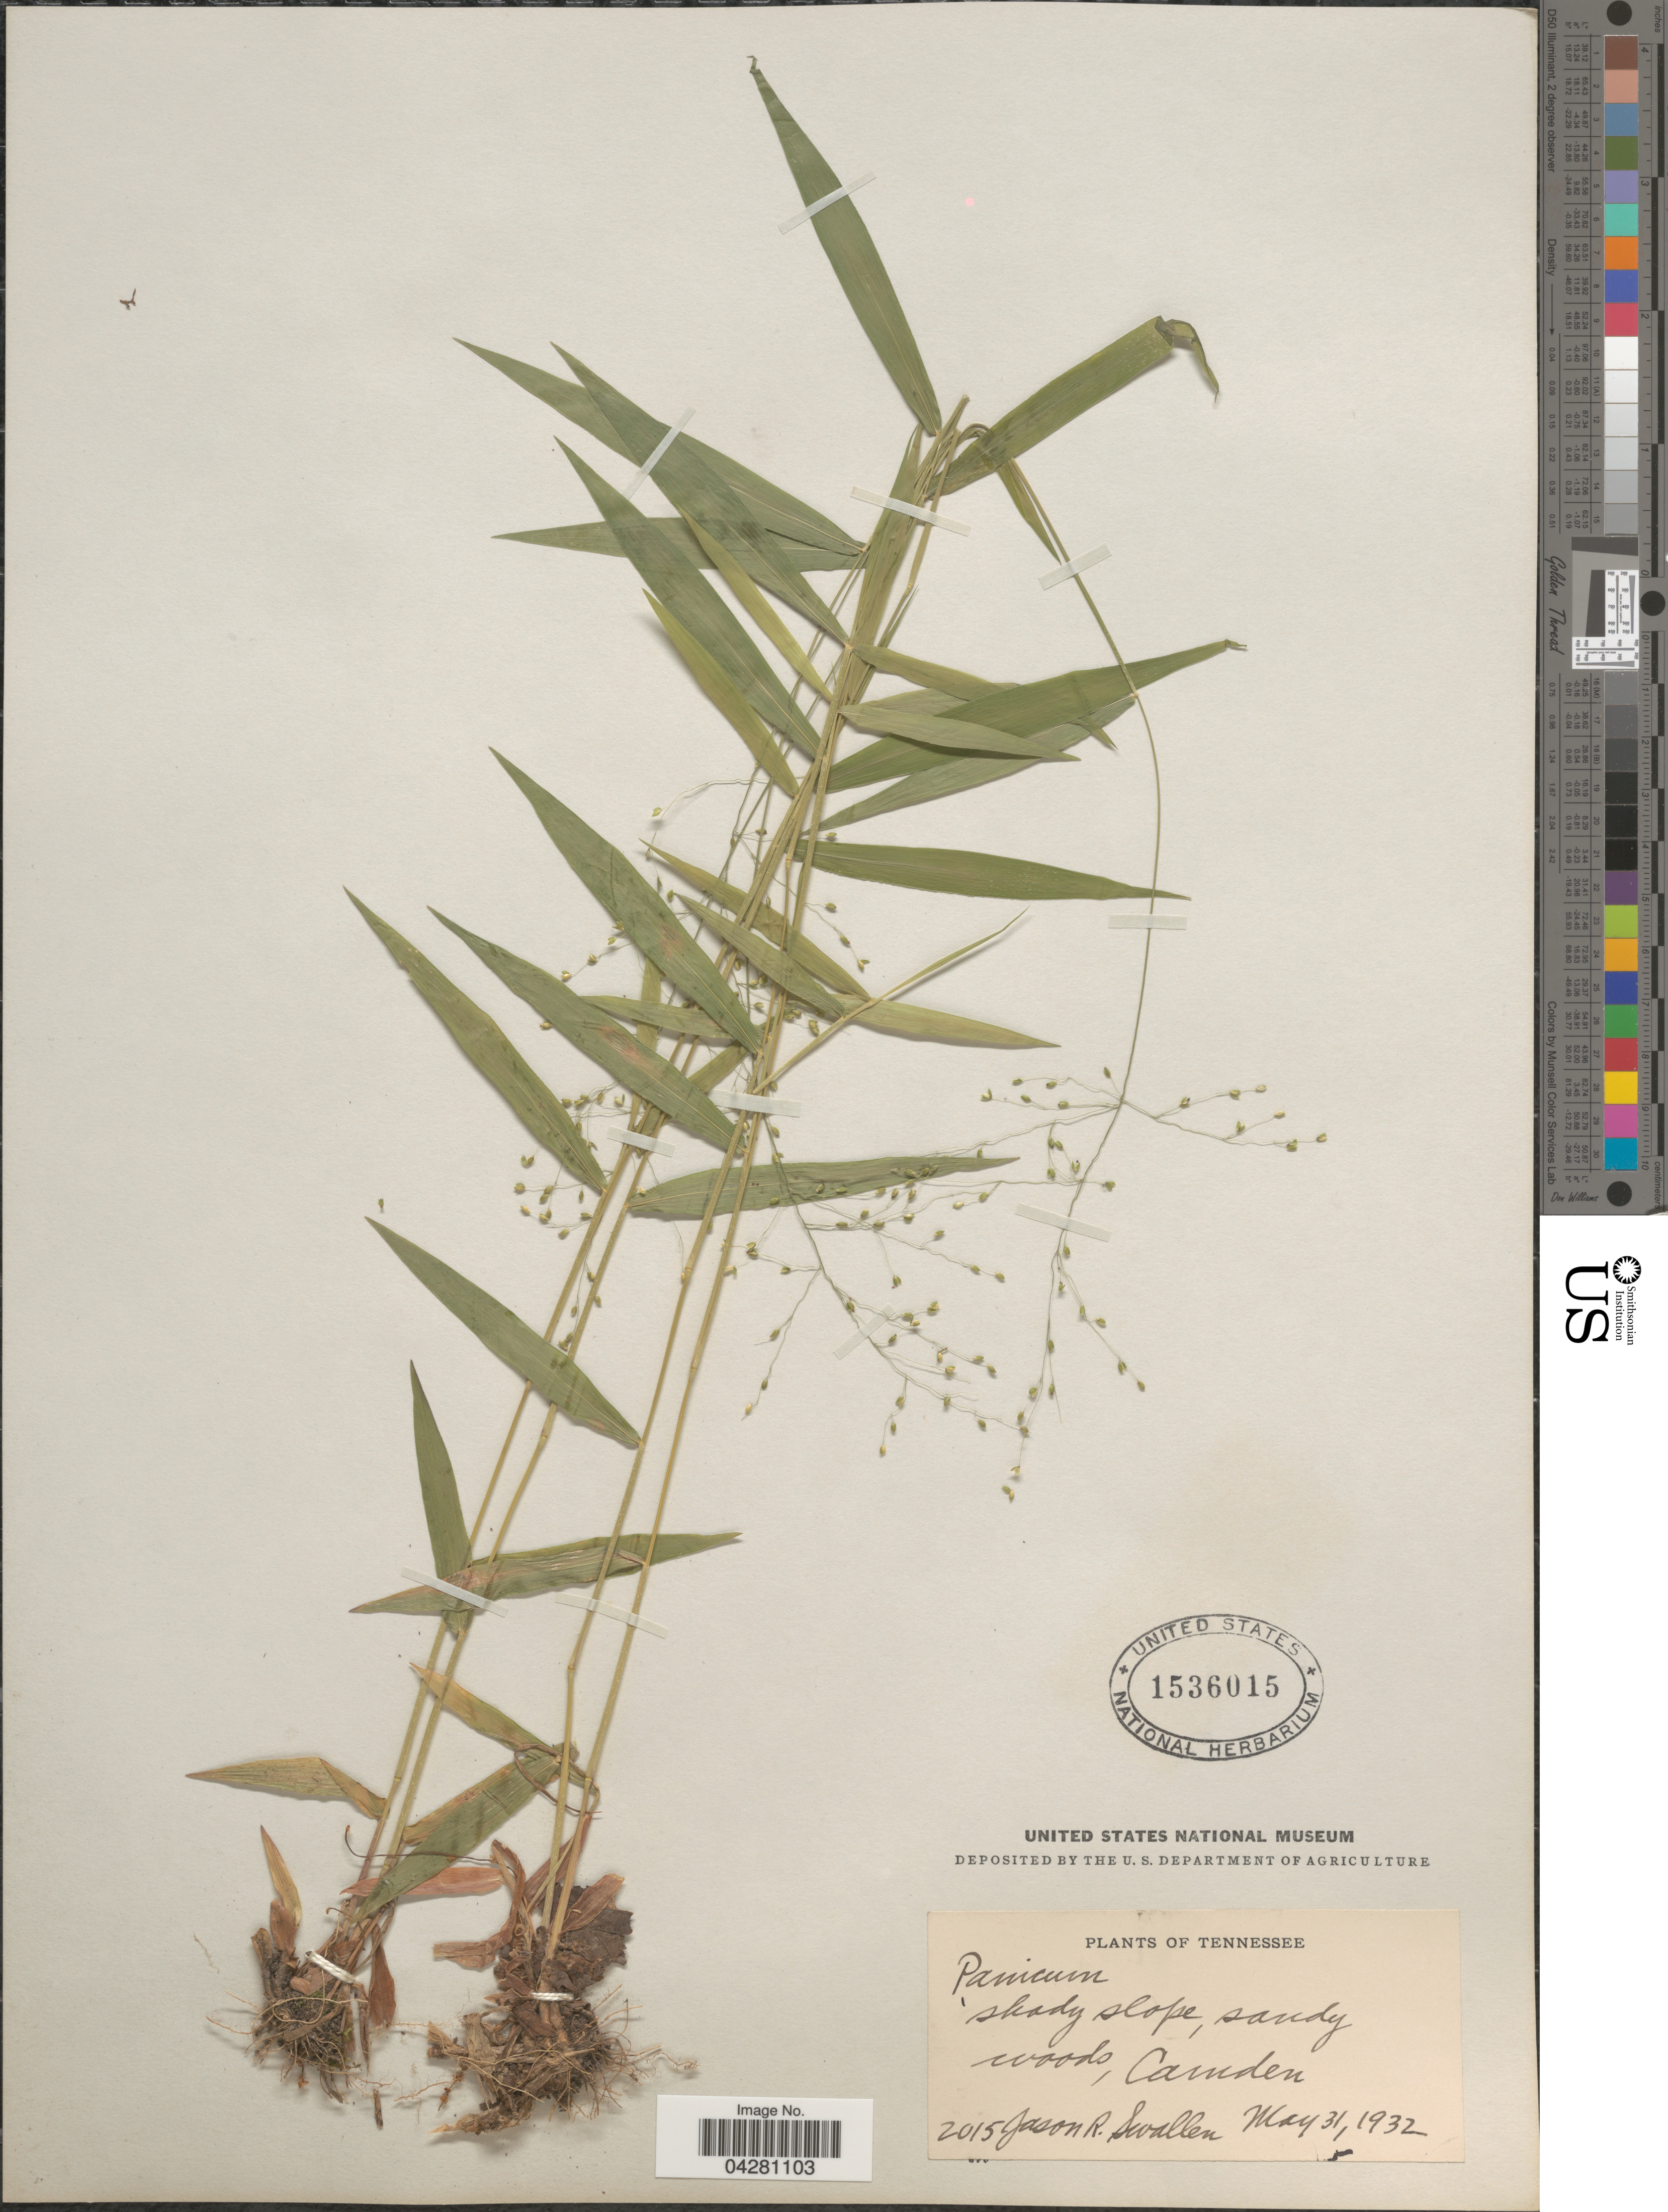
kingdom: Plantae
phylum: Tracheophyta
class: Liliopsida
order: Poales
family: Poaceae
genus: Dichanthelium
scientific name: Dichanthelium dichotomum var. dichotomum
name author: (L.) Gould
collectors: J. R. Swallen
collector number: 2015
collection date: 1932-05-31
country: United States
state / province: Tennessee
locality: Shady slope, sandy woods, Camden.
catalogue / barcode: US 1536015